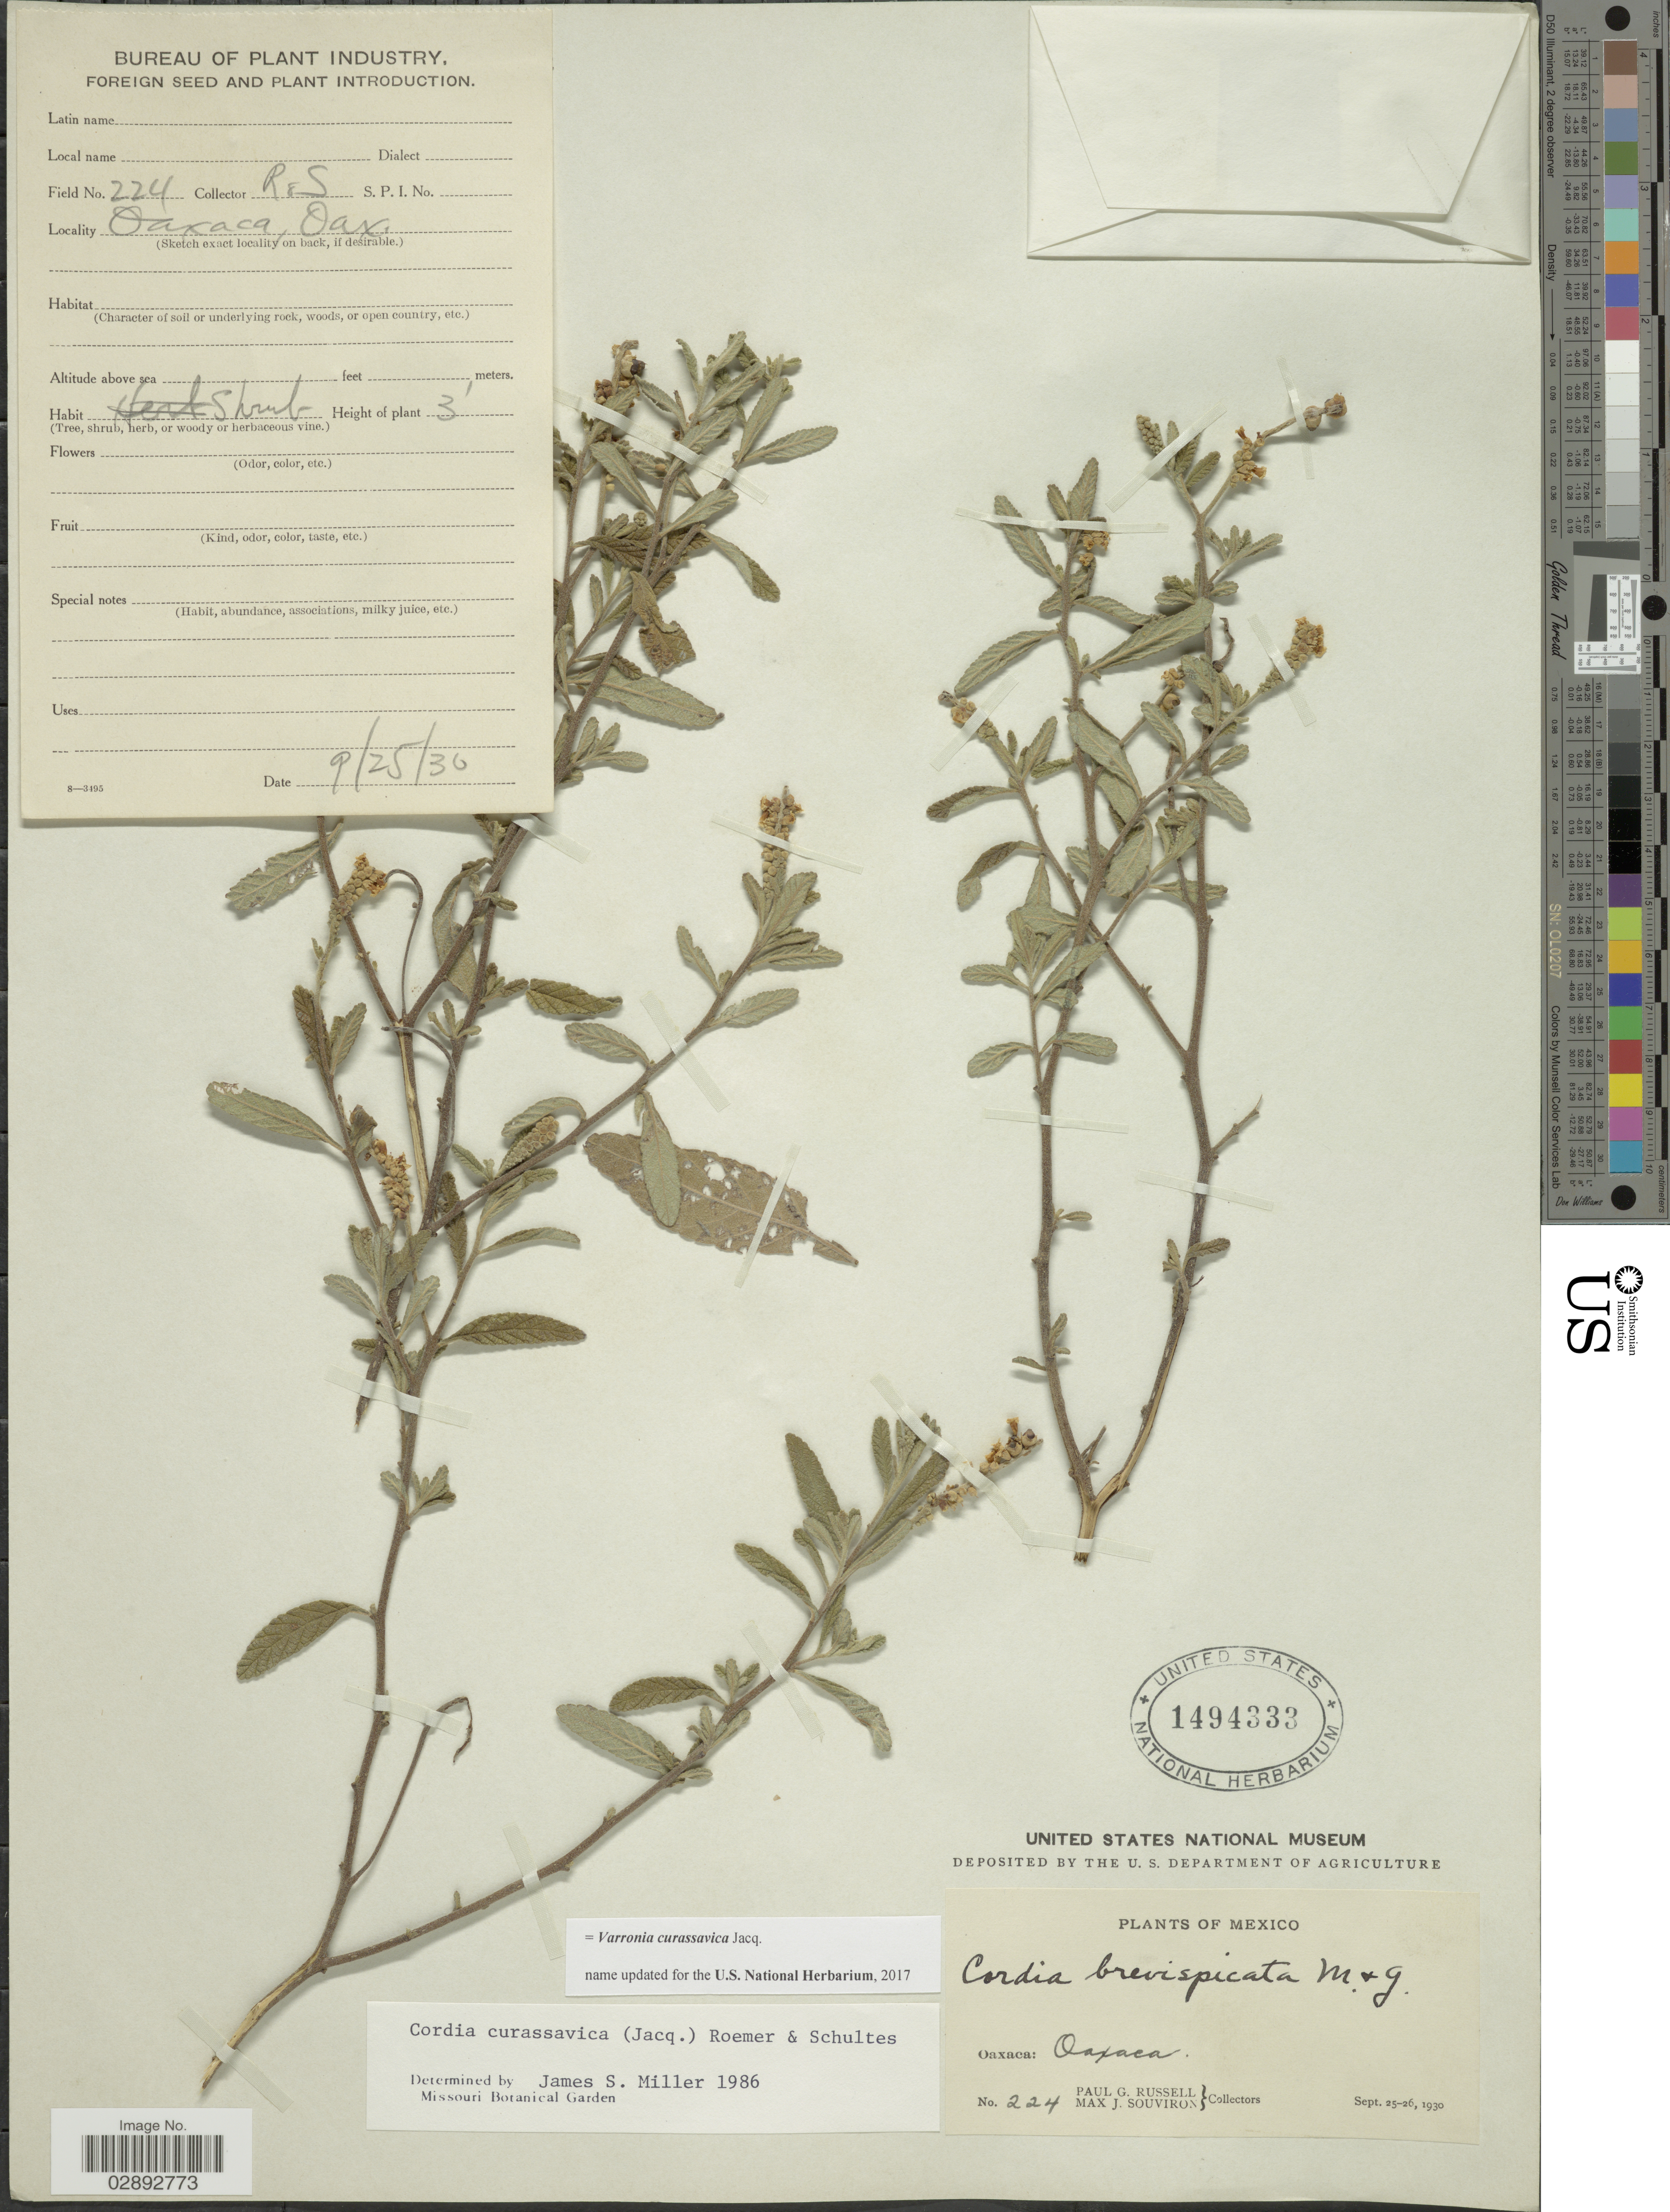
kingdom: Plantae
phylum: Tracheophyta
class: Magnoliopsida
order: Boraginales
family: Cordiaceae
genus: Varronia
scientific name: Varronia curassavica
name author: Jacq.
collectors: P. G. Russell & M. J. Souviron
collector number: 224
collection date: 1930-09-25/1930-09-26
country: Mexico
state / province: Oaxaca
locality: Oaxaca.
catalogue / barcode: US 1494333